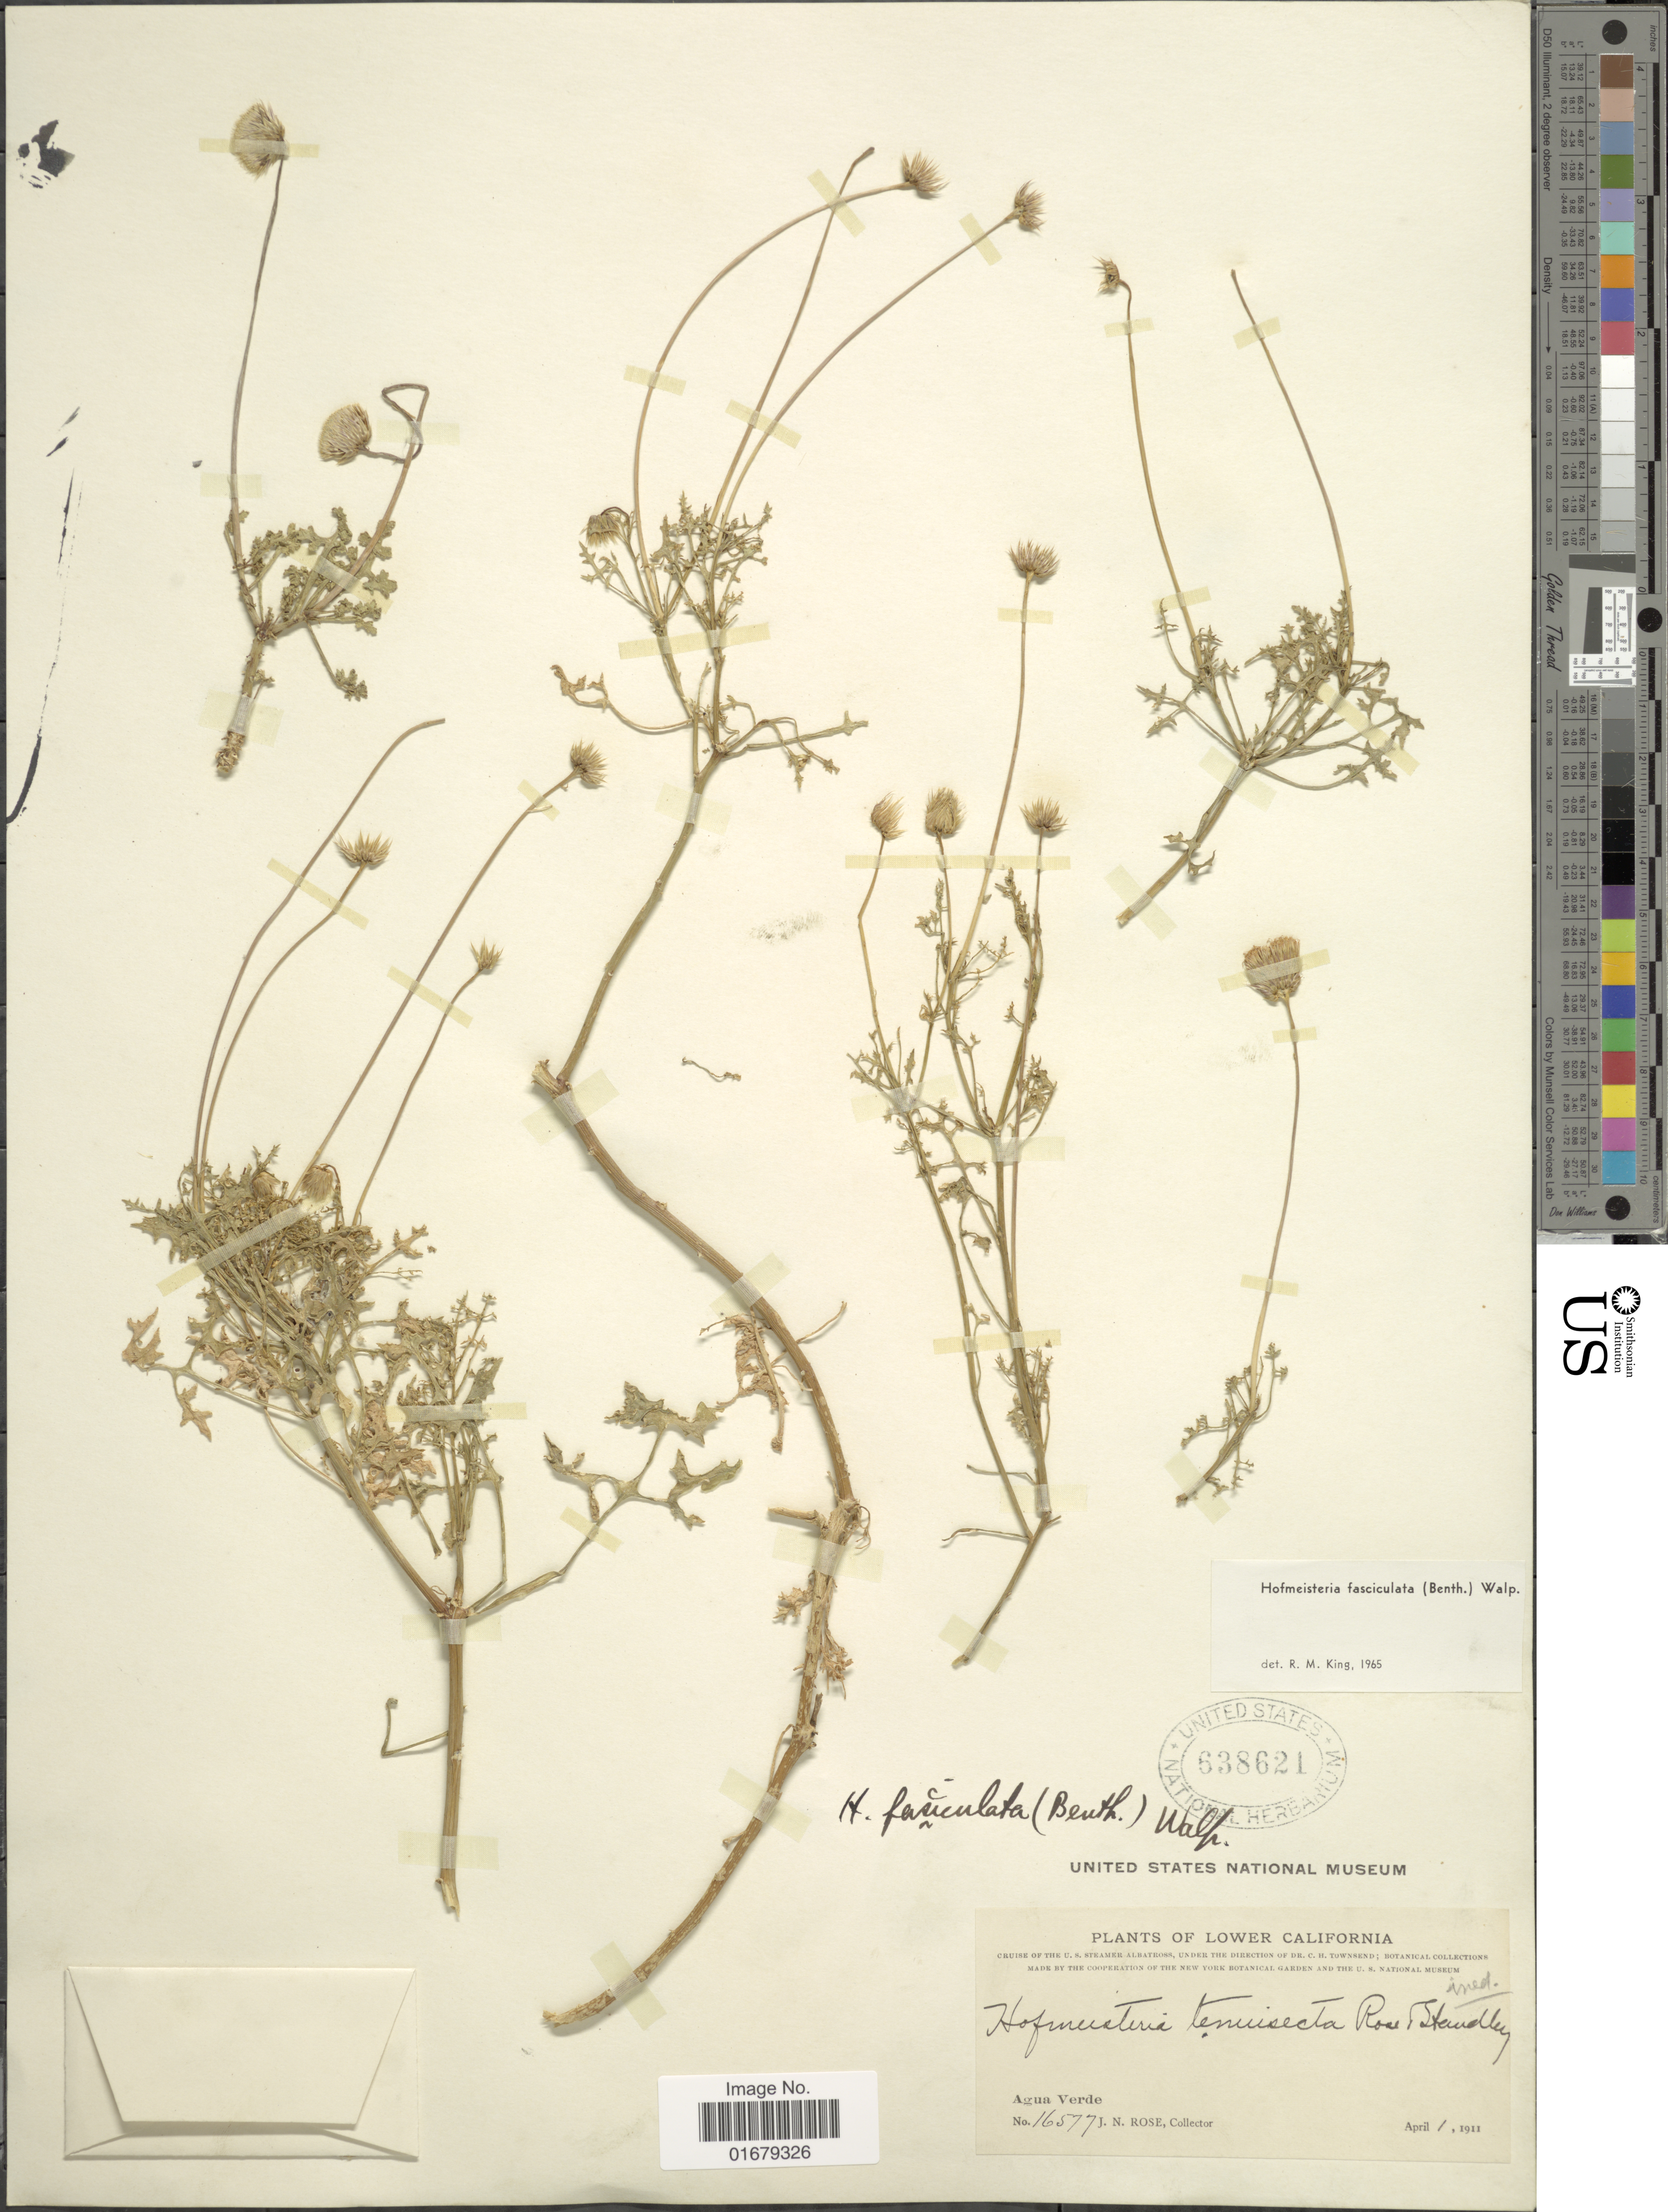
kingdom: Plantae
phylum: Tracheophyta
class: Magnoliopsida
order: Asterales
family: Asteraceae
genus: Hofmeisteria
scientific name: Hofmeisteria fasciculata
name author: (Benth.) Walp.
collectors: J. N. Rose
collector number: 16577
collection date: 1911-04-01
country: Mexico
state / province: Baja California Sur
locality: Lower California, Agua Verde.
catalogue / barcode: US 638621